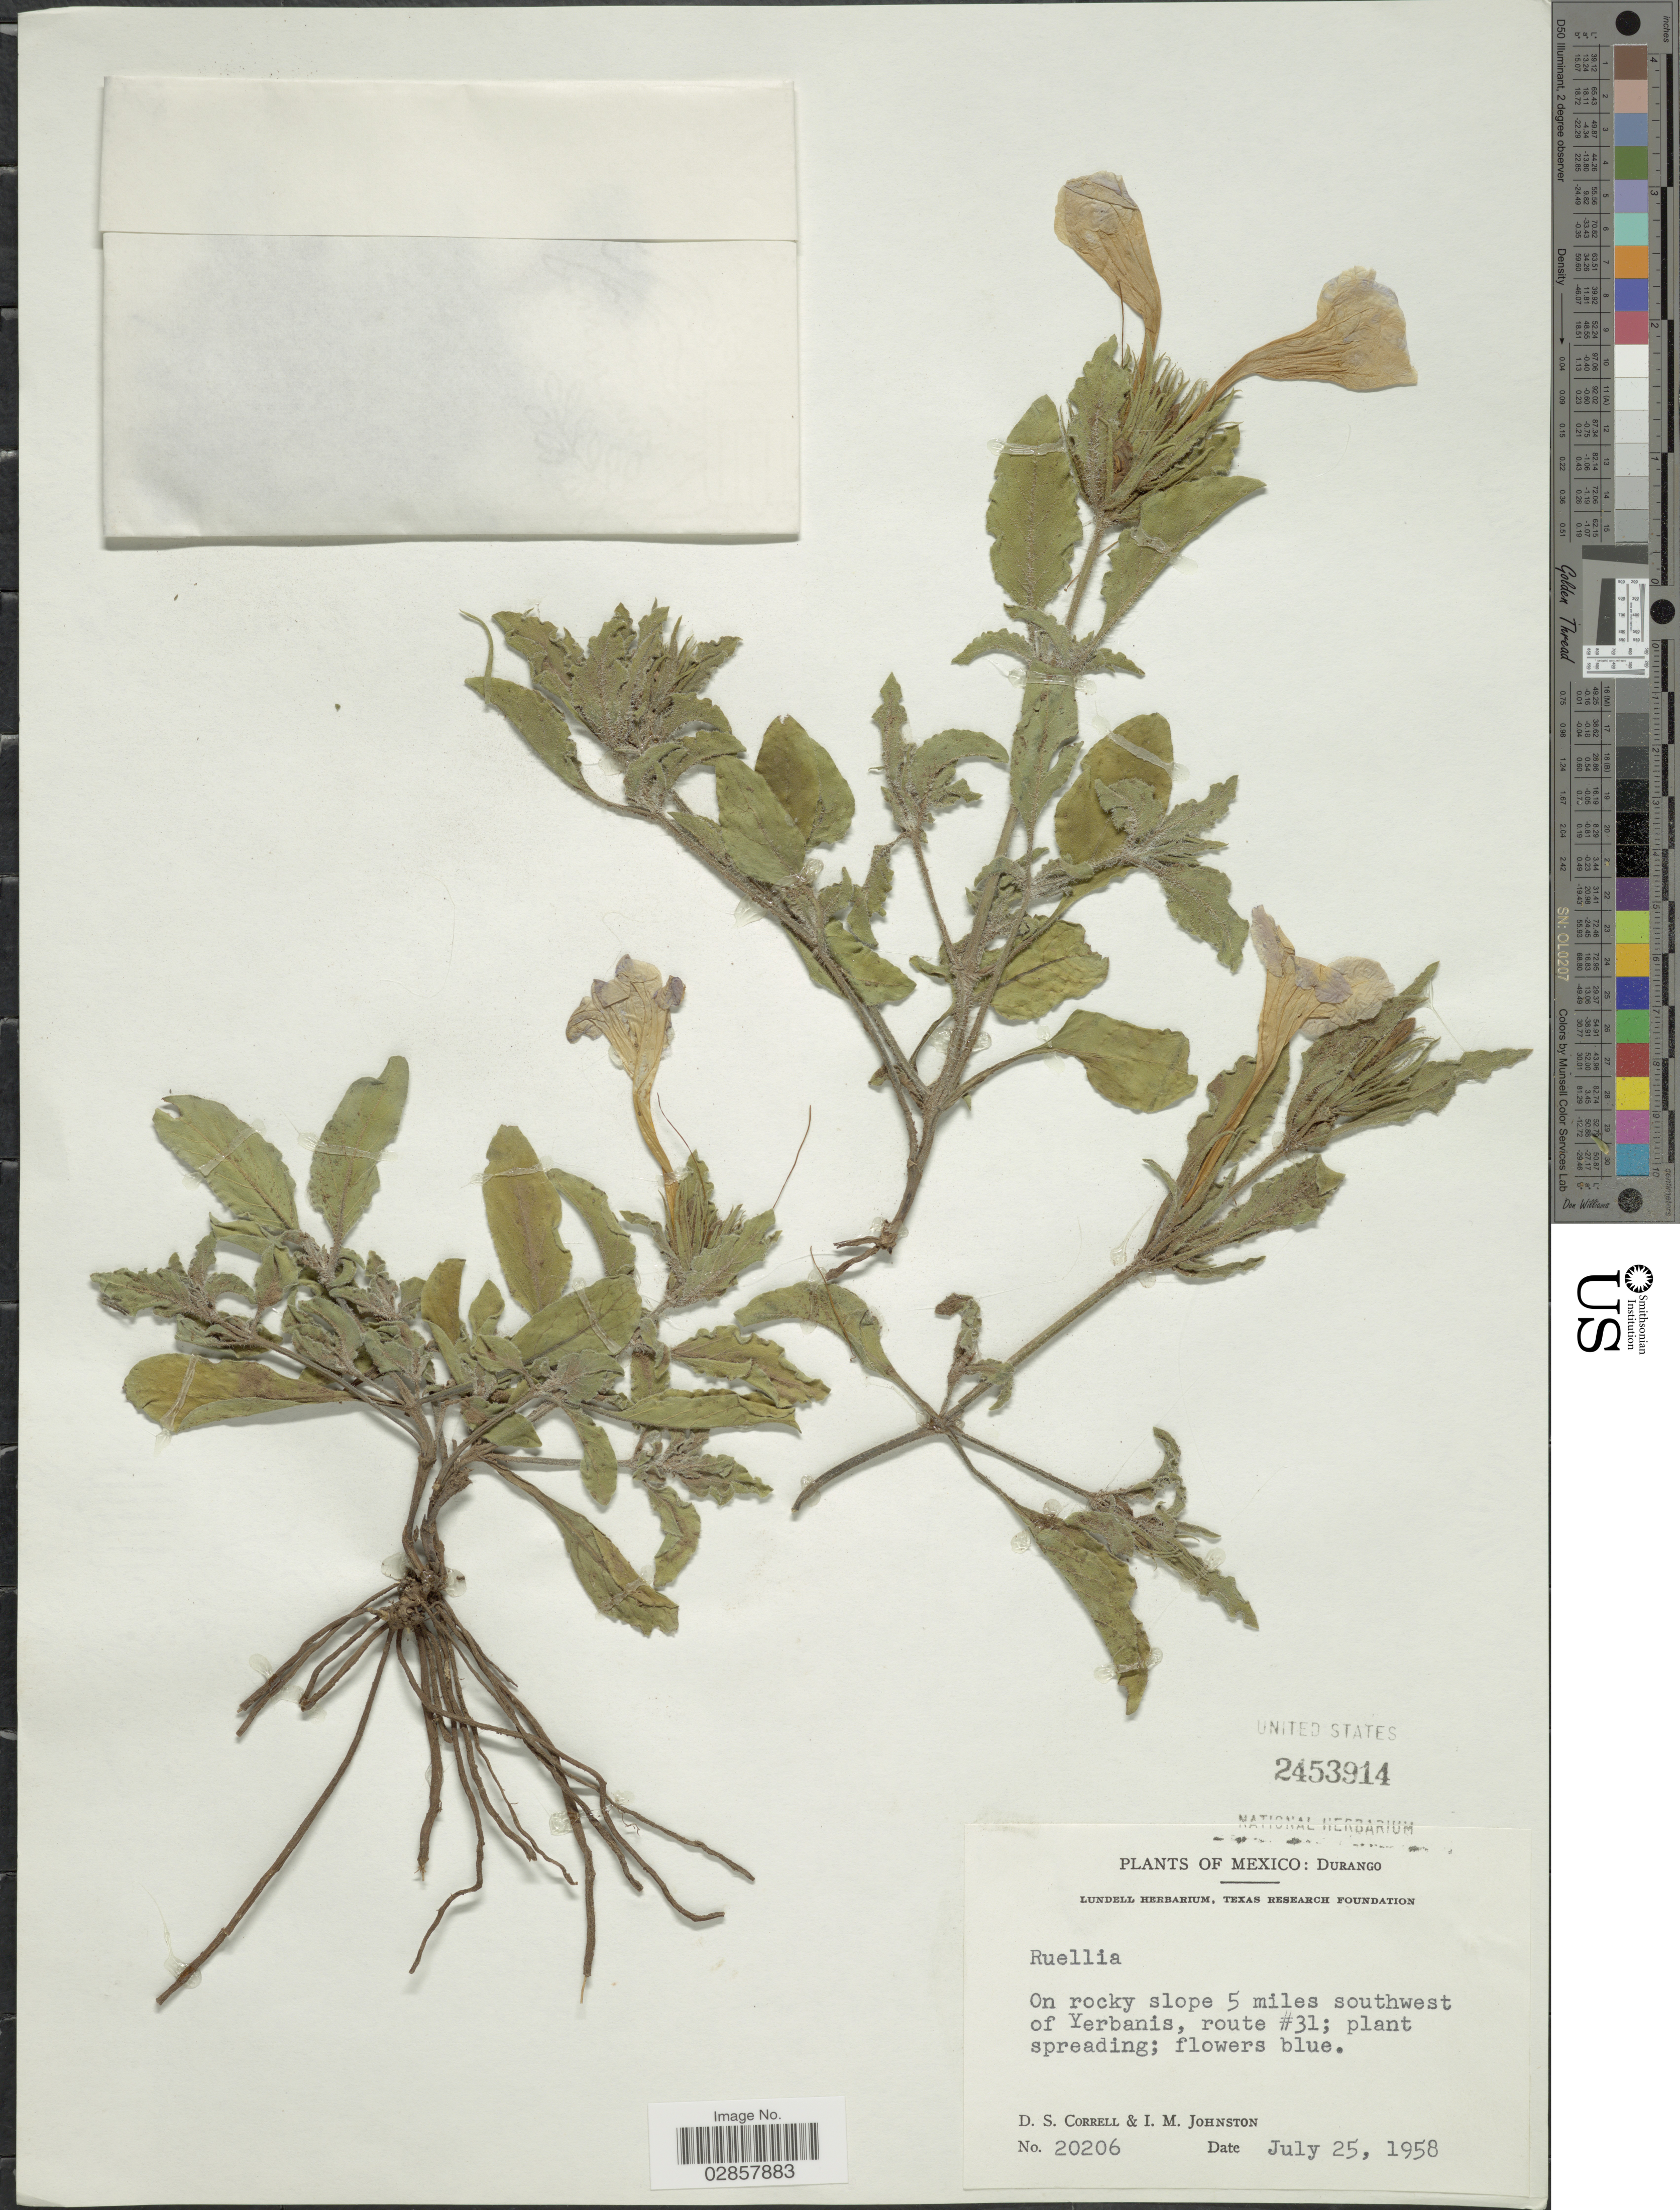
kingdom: Plantae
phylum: Tracheophyta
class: Magnoliopsida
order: Lamiales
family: Acanthaceae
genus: Ruellia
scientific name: Ruellia nudiflora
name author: (Engelm. & A. Gray) Urb.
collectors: D. S. Correll & I.M. Johnston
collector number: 20206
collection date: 1958-07-25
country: Mexico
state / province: Durango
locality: On rocky slope 5 miles southwest of Yerbanis, route #31.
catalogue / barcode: US 2453914